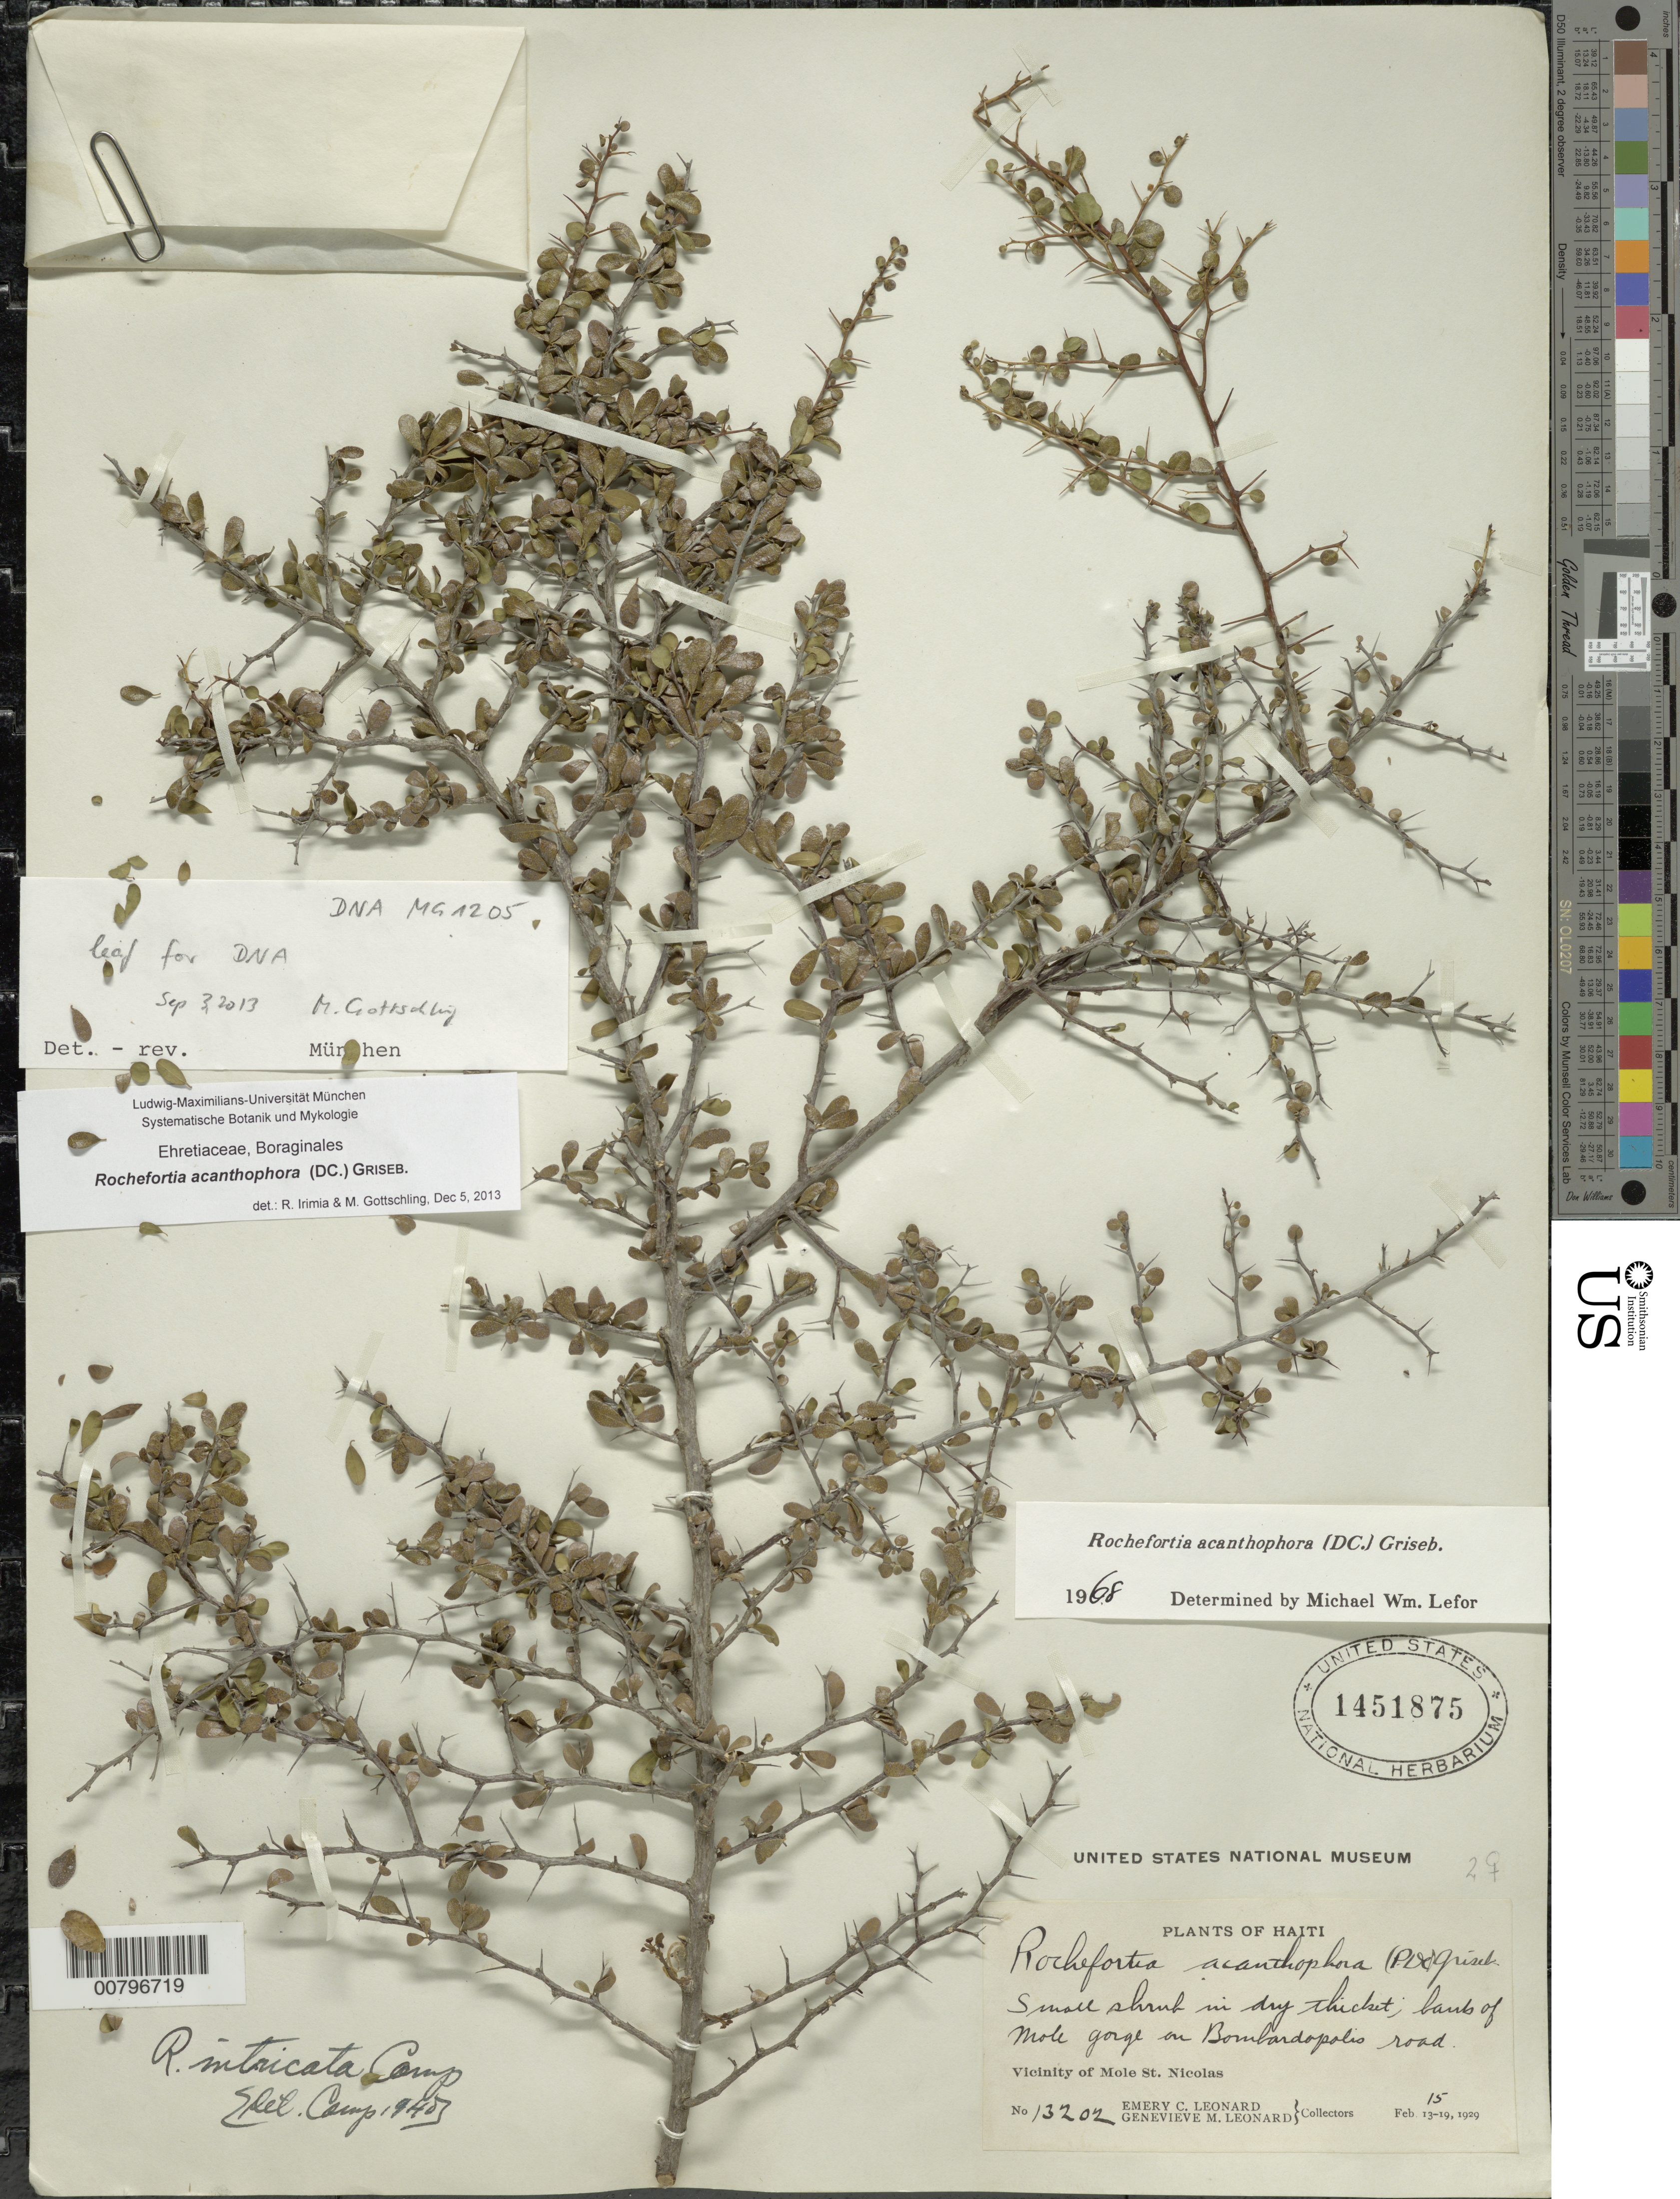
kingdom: Plantae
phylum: Tracheophyta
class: Magnoliopsida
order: Boraginales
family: Ehretiaceae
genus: Rochefortia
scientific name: Rochefortia acanthophora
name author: (DC.) Griseb.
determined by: Irimia, R.; Gottschling, M.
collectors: E. C. Leonard & G. M. Leonard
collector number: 13202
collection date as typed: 15 Feb 1929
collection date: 1929-02-15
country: Haiti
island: Hispaniola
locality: Vicinity of Mole St. Nicolas, bank of Mole Gorge on Bombardopolis road.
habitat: In dry thicket.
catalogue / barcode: US 1451875